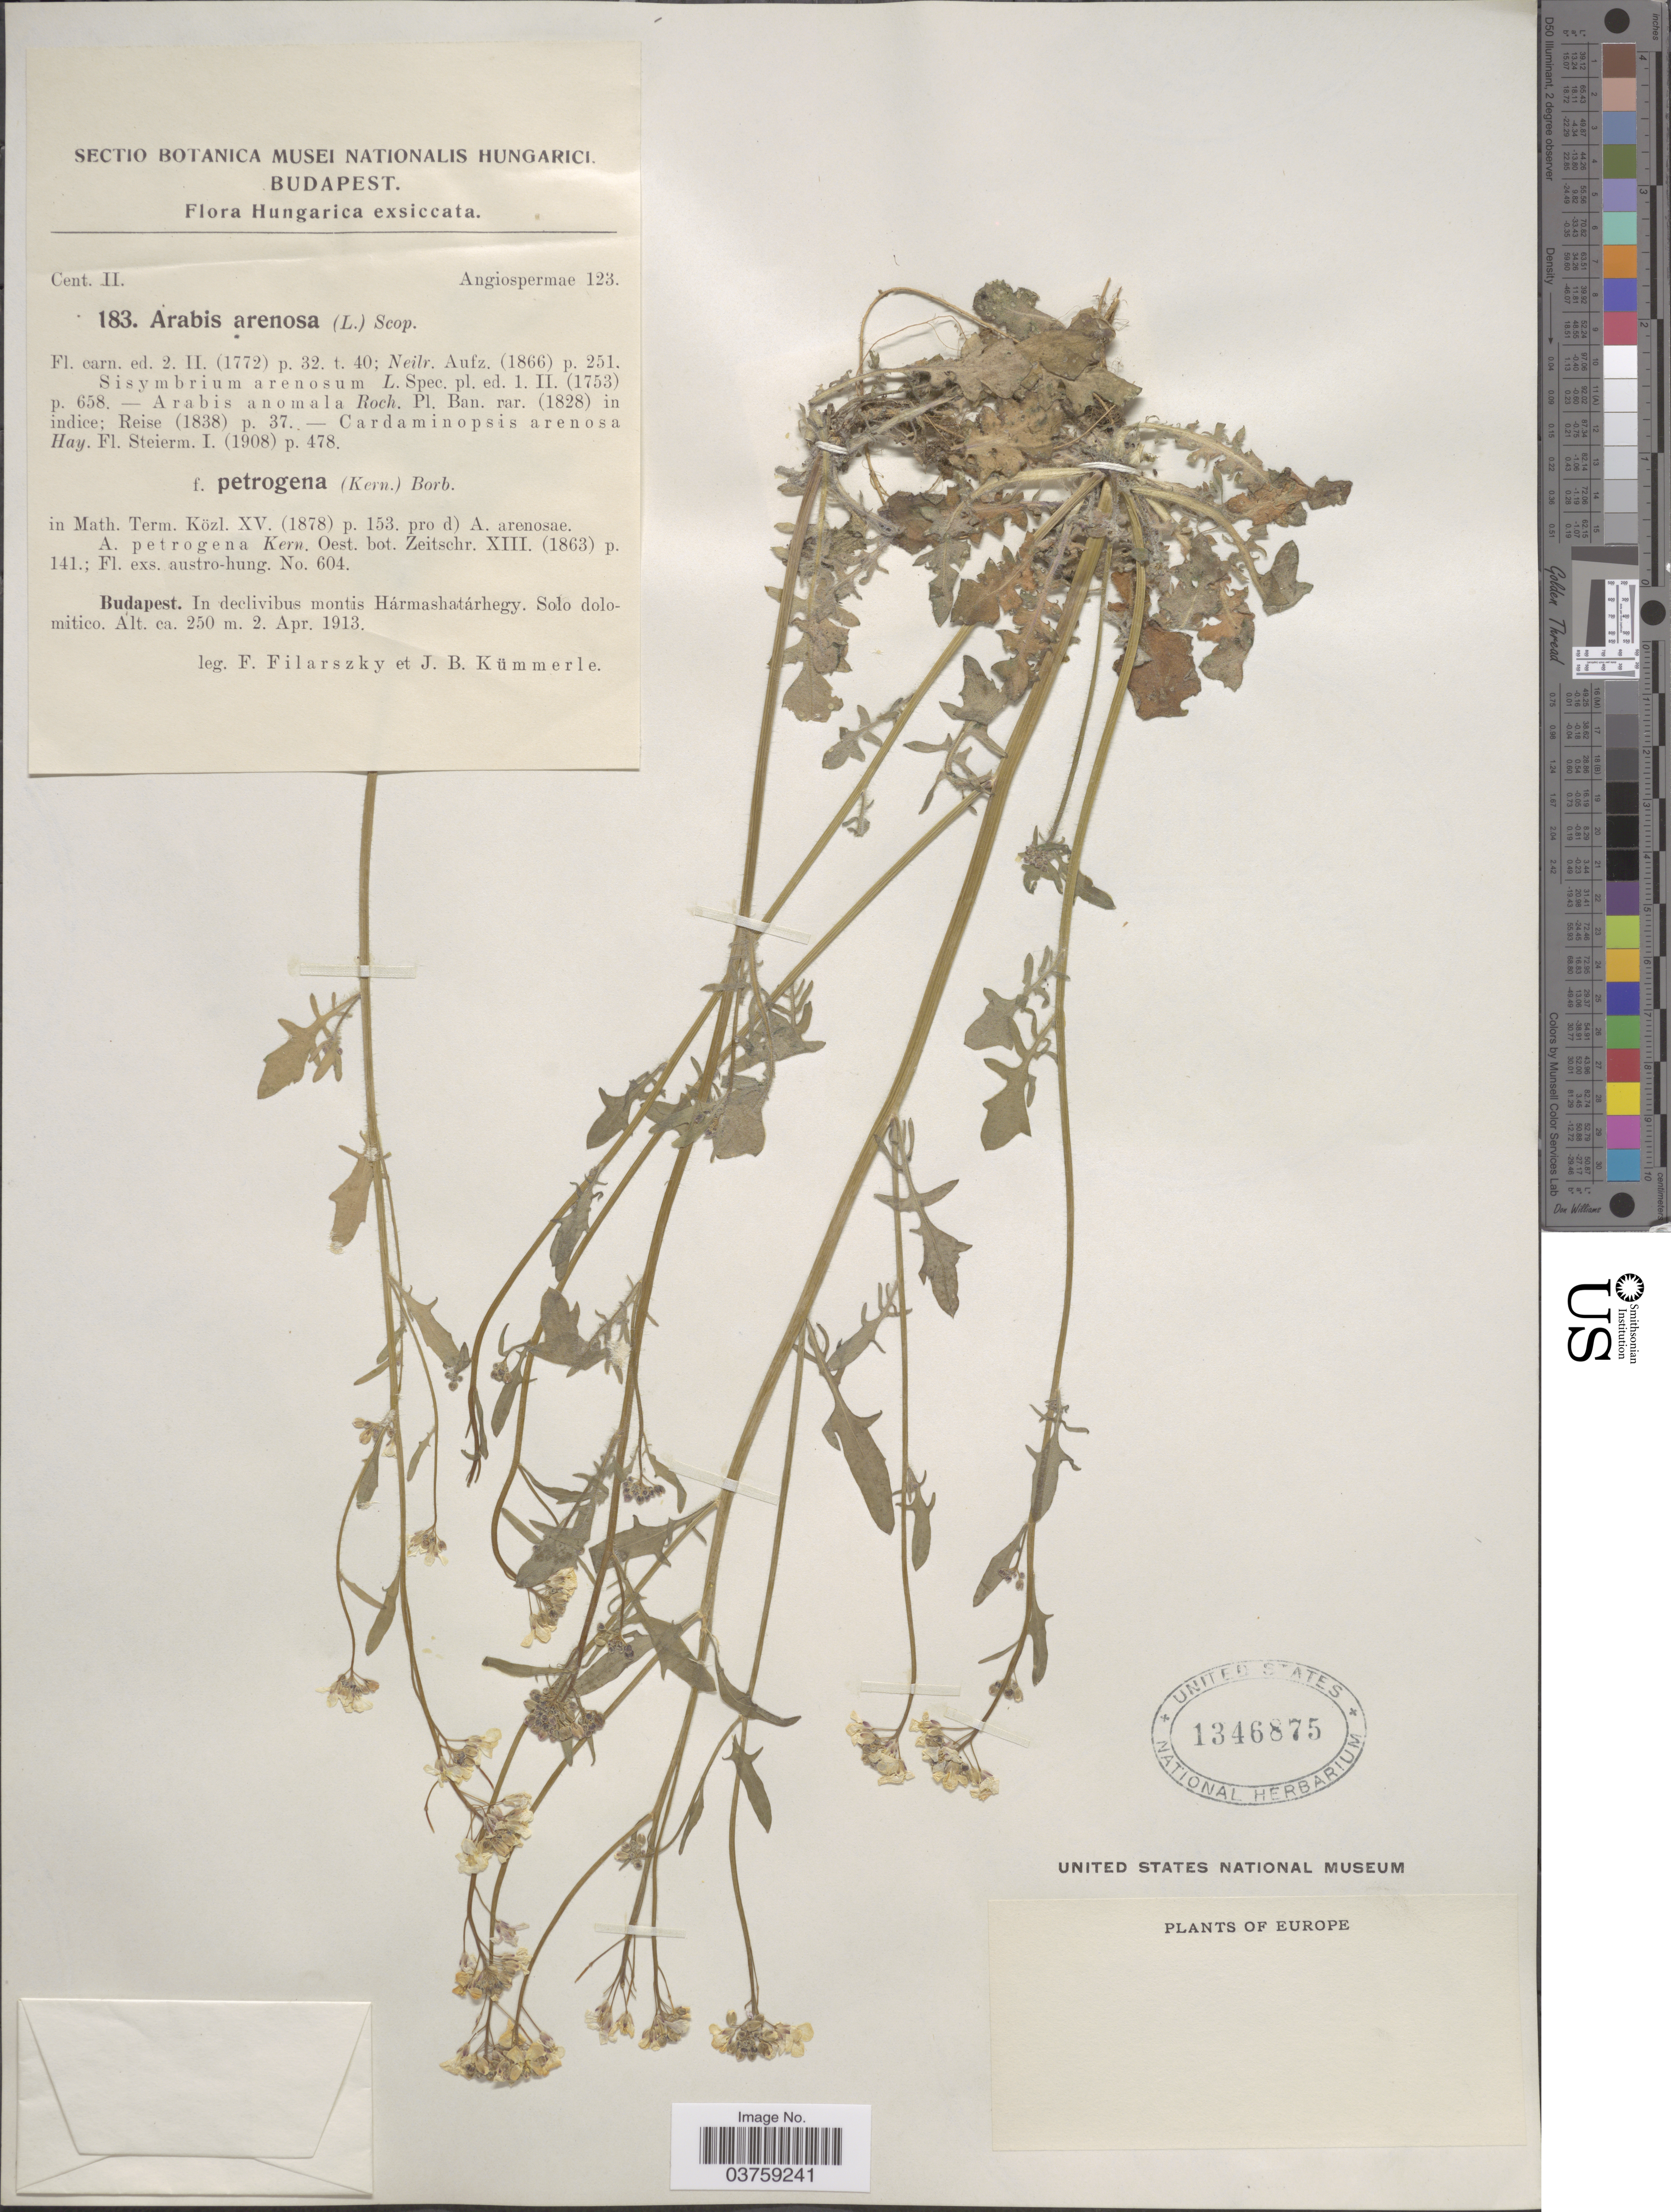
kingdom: Plantae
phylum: Tracheophyta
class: Magnoliopsida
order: Brassicales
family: Brassicaceae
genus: Arabis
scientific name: Arabis arenosa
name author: (L.) Scop.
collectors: F. Filarszky & J. Kummerle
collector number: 183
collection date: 1913-04-02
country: Hungary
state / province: Budapest, Capital District of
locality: Budapest. In declivibus montis Hármashatárhegy. Solo dolomitico.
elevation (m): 250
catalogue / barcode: US 1346875